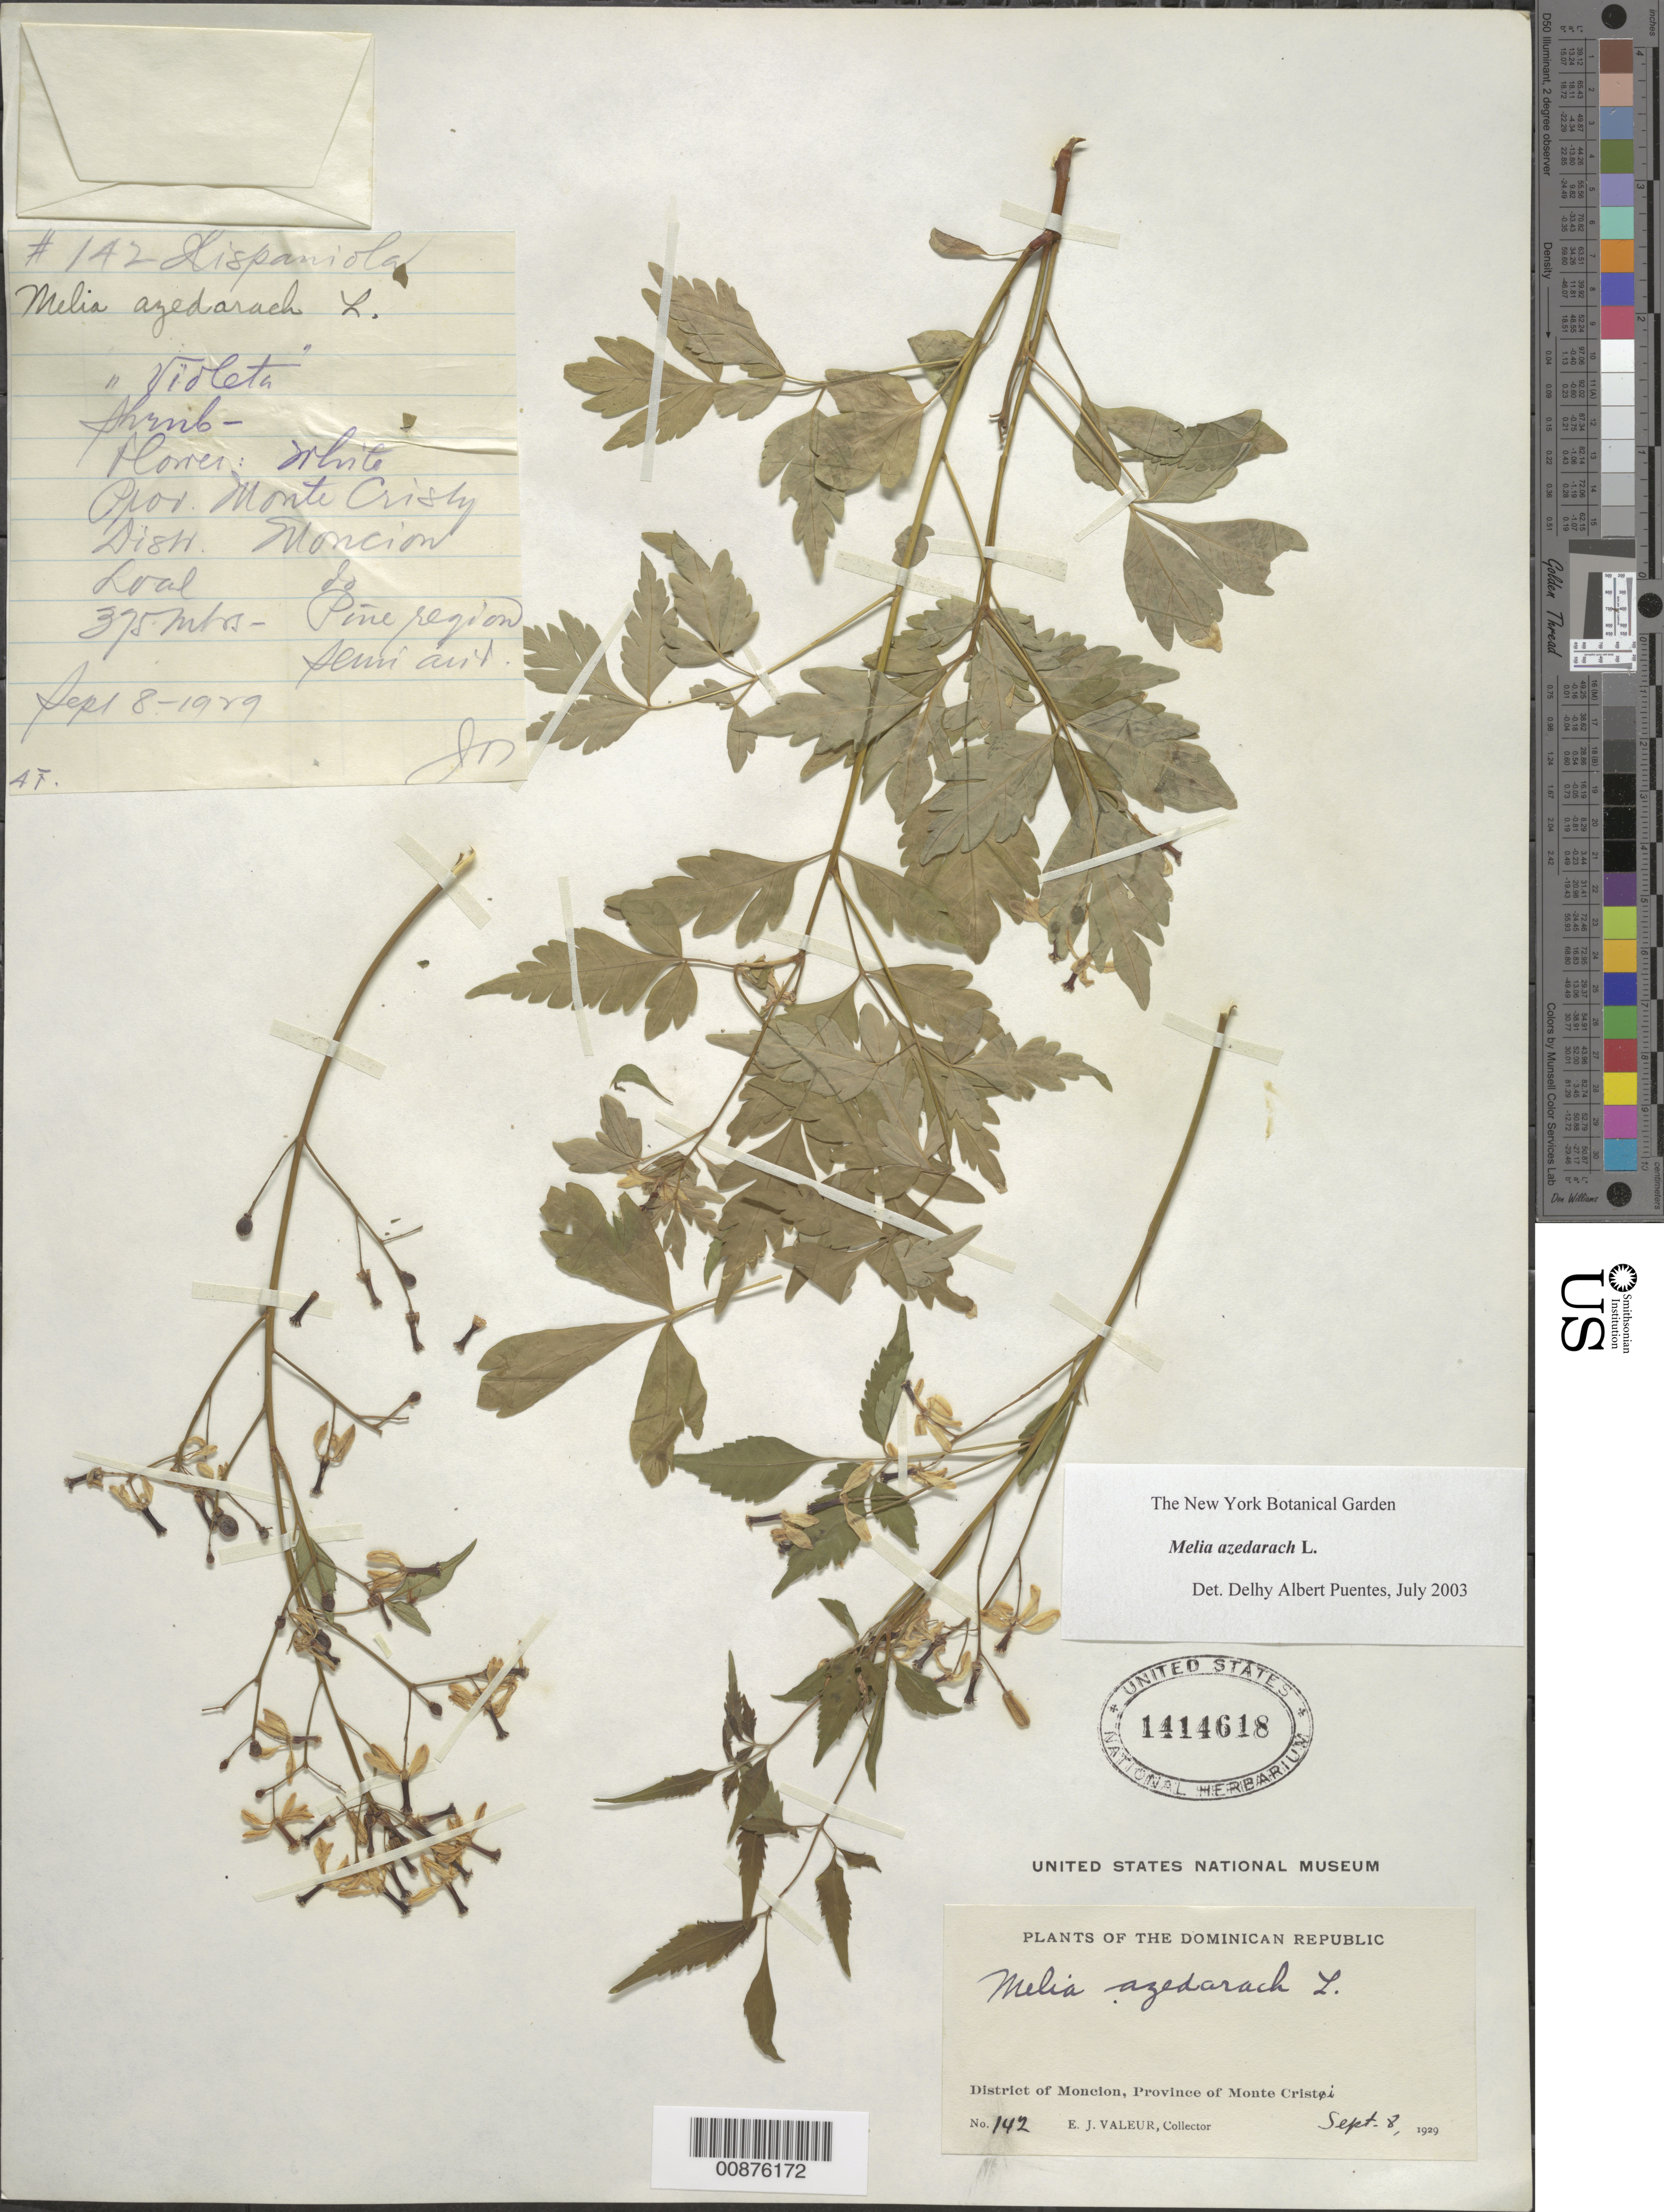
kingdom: Plantae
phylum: Tracheophyta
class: Magnoliopsida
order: Sapindales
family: Meliaceae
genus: Melia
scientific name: Melia azedarach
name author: L.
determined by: Puentes, D. A.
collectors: E. Valeur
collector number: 142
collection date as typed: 08 Sep 1929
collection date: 1929-09-08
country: Dominican Republic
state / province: Monte Cristi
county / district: Monción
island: Hispaniola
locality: "Io"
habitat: Semi arid pine region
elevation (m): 375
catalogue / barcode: US 1414618